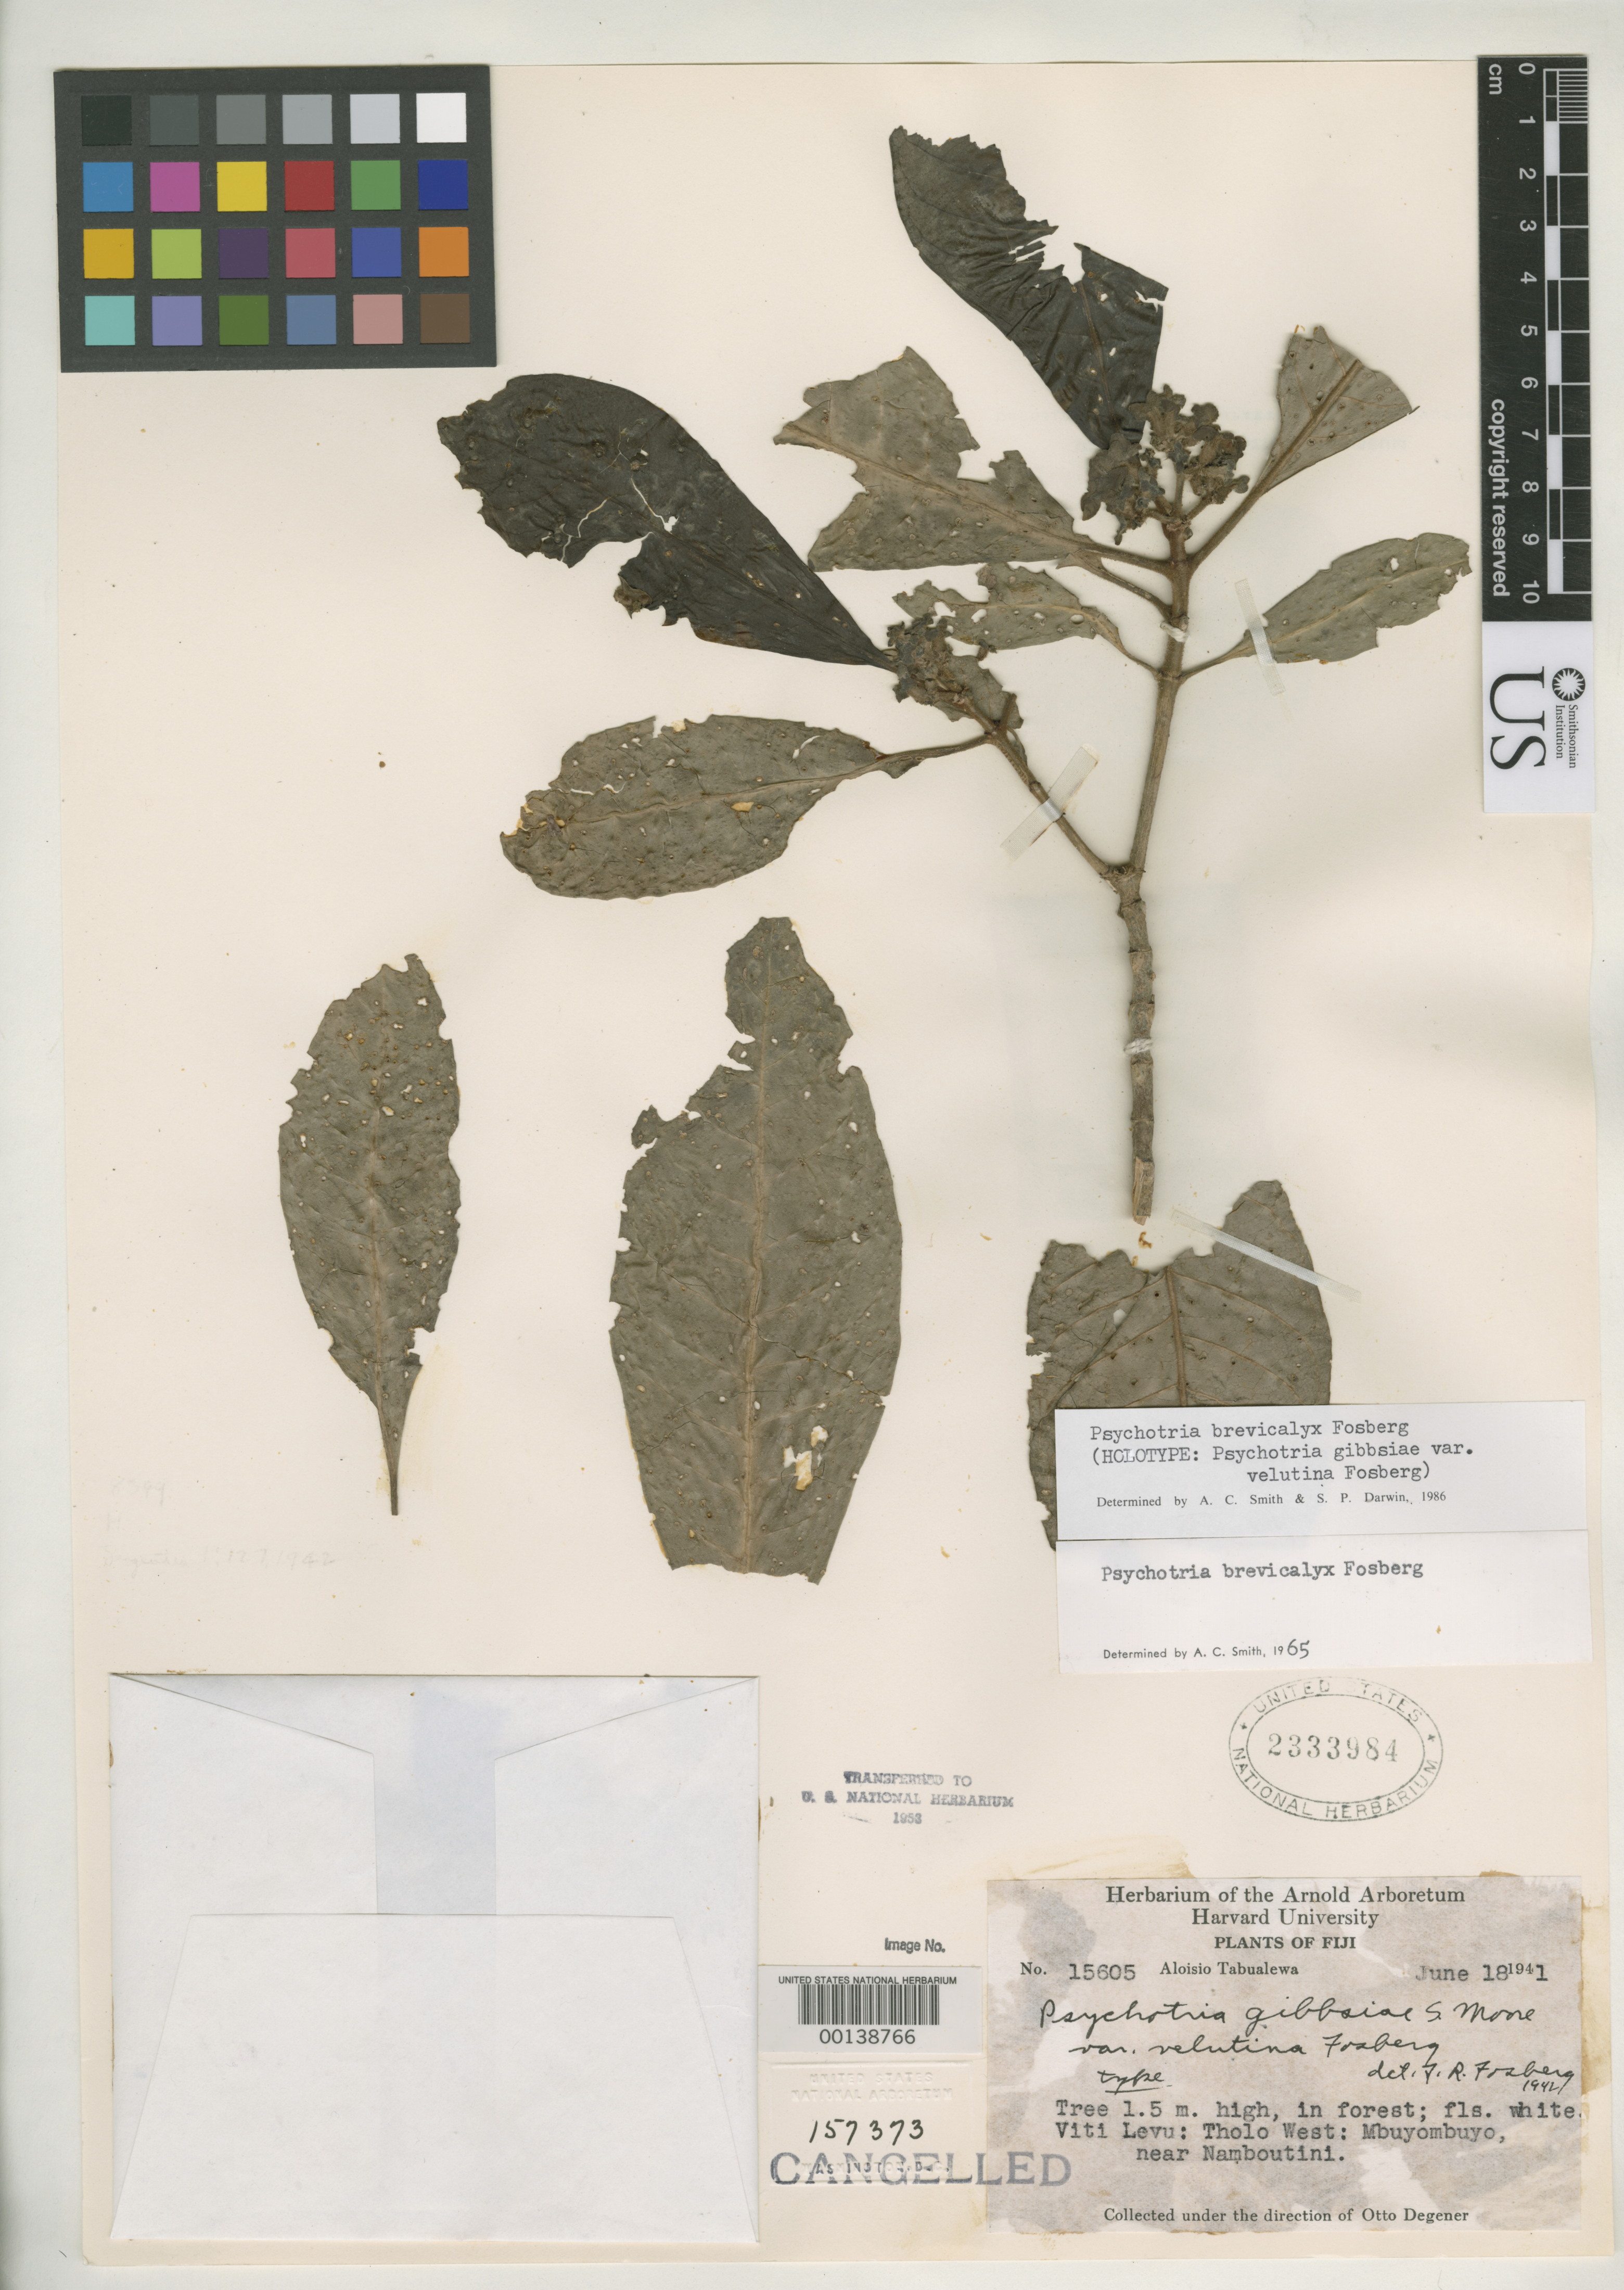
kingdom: Plantae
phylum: Tracheophyta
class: Magnoliopsida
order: Gentianales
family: Rubiaceae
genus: Psychotria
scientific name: Psychotria gibbsiae var. velutina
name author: Fosberg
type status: Holotype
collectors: A. Tabualewa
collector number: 15605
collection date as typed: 18 Jun 1941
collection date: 1941-06-18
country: Fiji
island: Viti Levu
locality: Tholo West, Mbuyombuyo. [Viti Levu Group]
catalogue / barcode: US 2333984